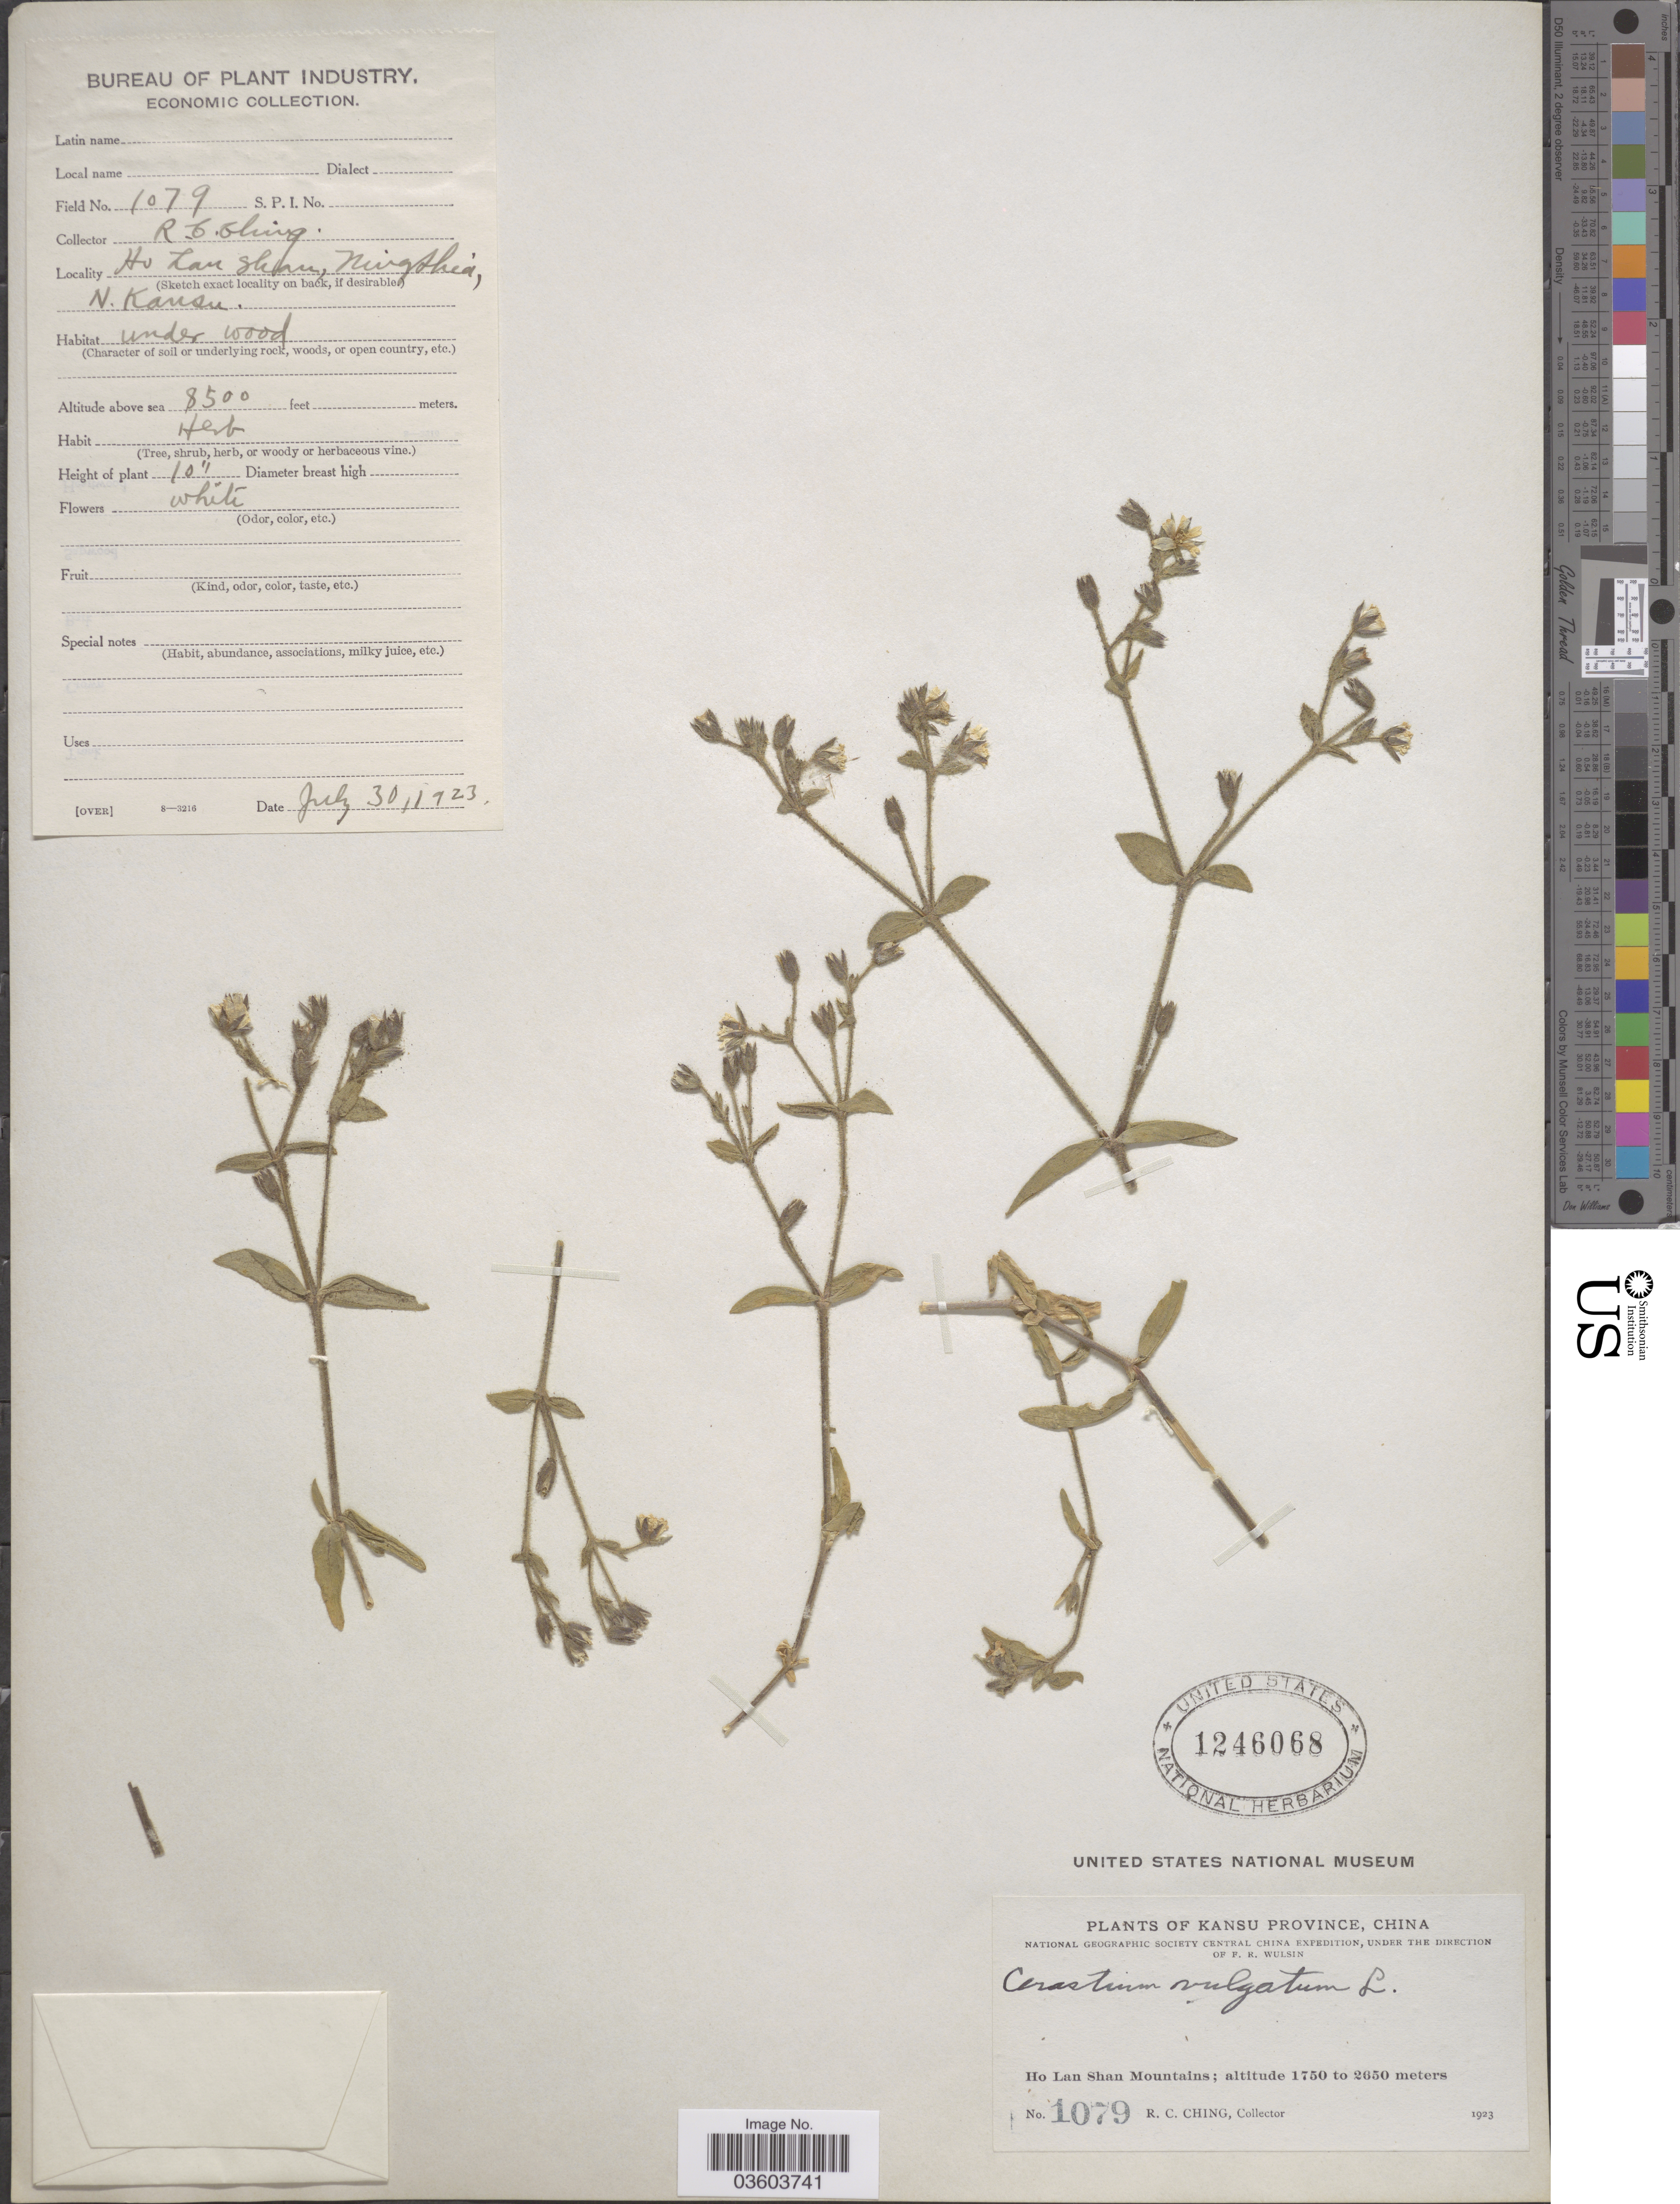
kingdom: Plantae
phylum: Tracheophyta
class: Magnoliopsida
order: Caryophyllales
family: Caryophyllaceae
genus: Cerastium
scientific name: Cerastium vulgatum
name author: L.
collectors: R. C. Ching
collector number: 1079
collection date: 1923-07-30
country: China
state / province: Gansu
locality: Kansu Province. Ho Lan Shan Mountains. N. Kansu.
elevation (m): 2591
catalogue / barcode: US 1246068